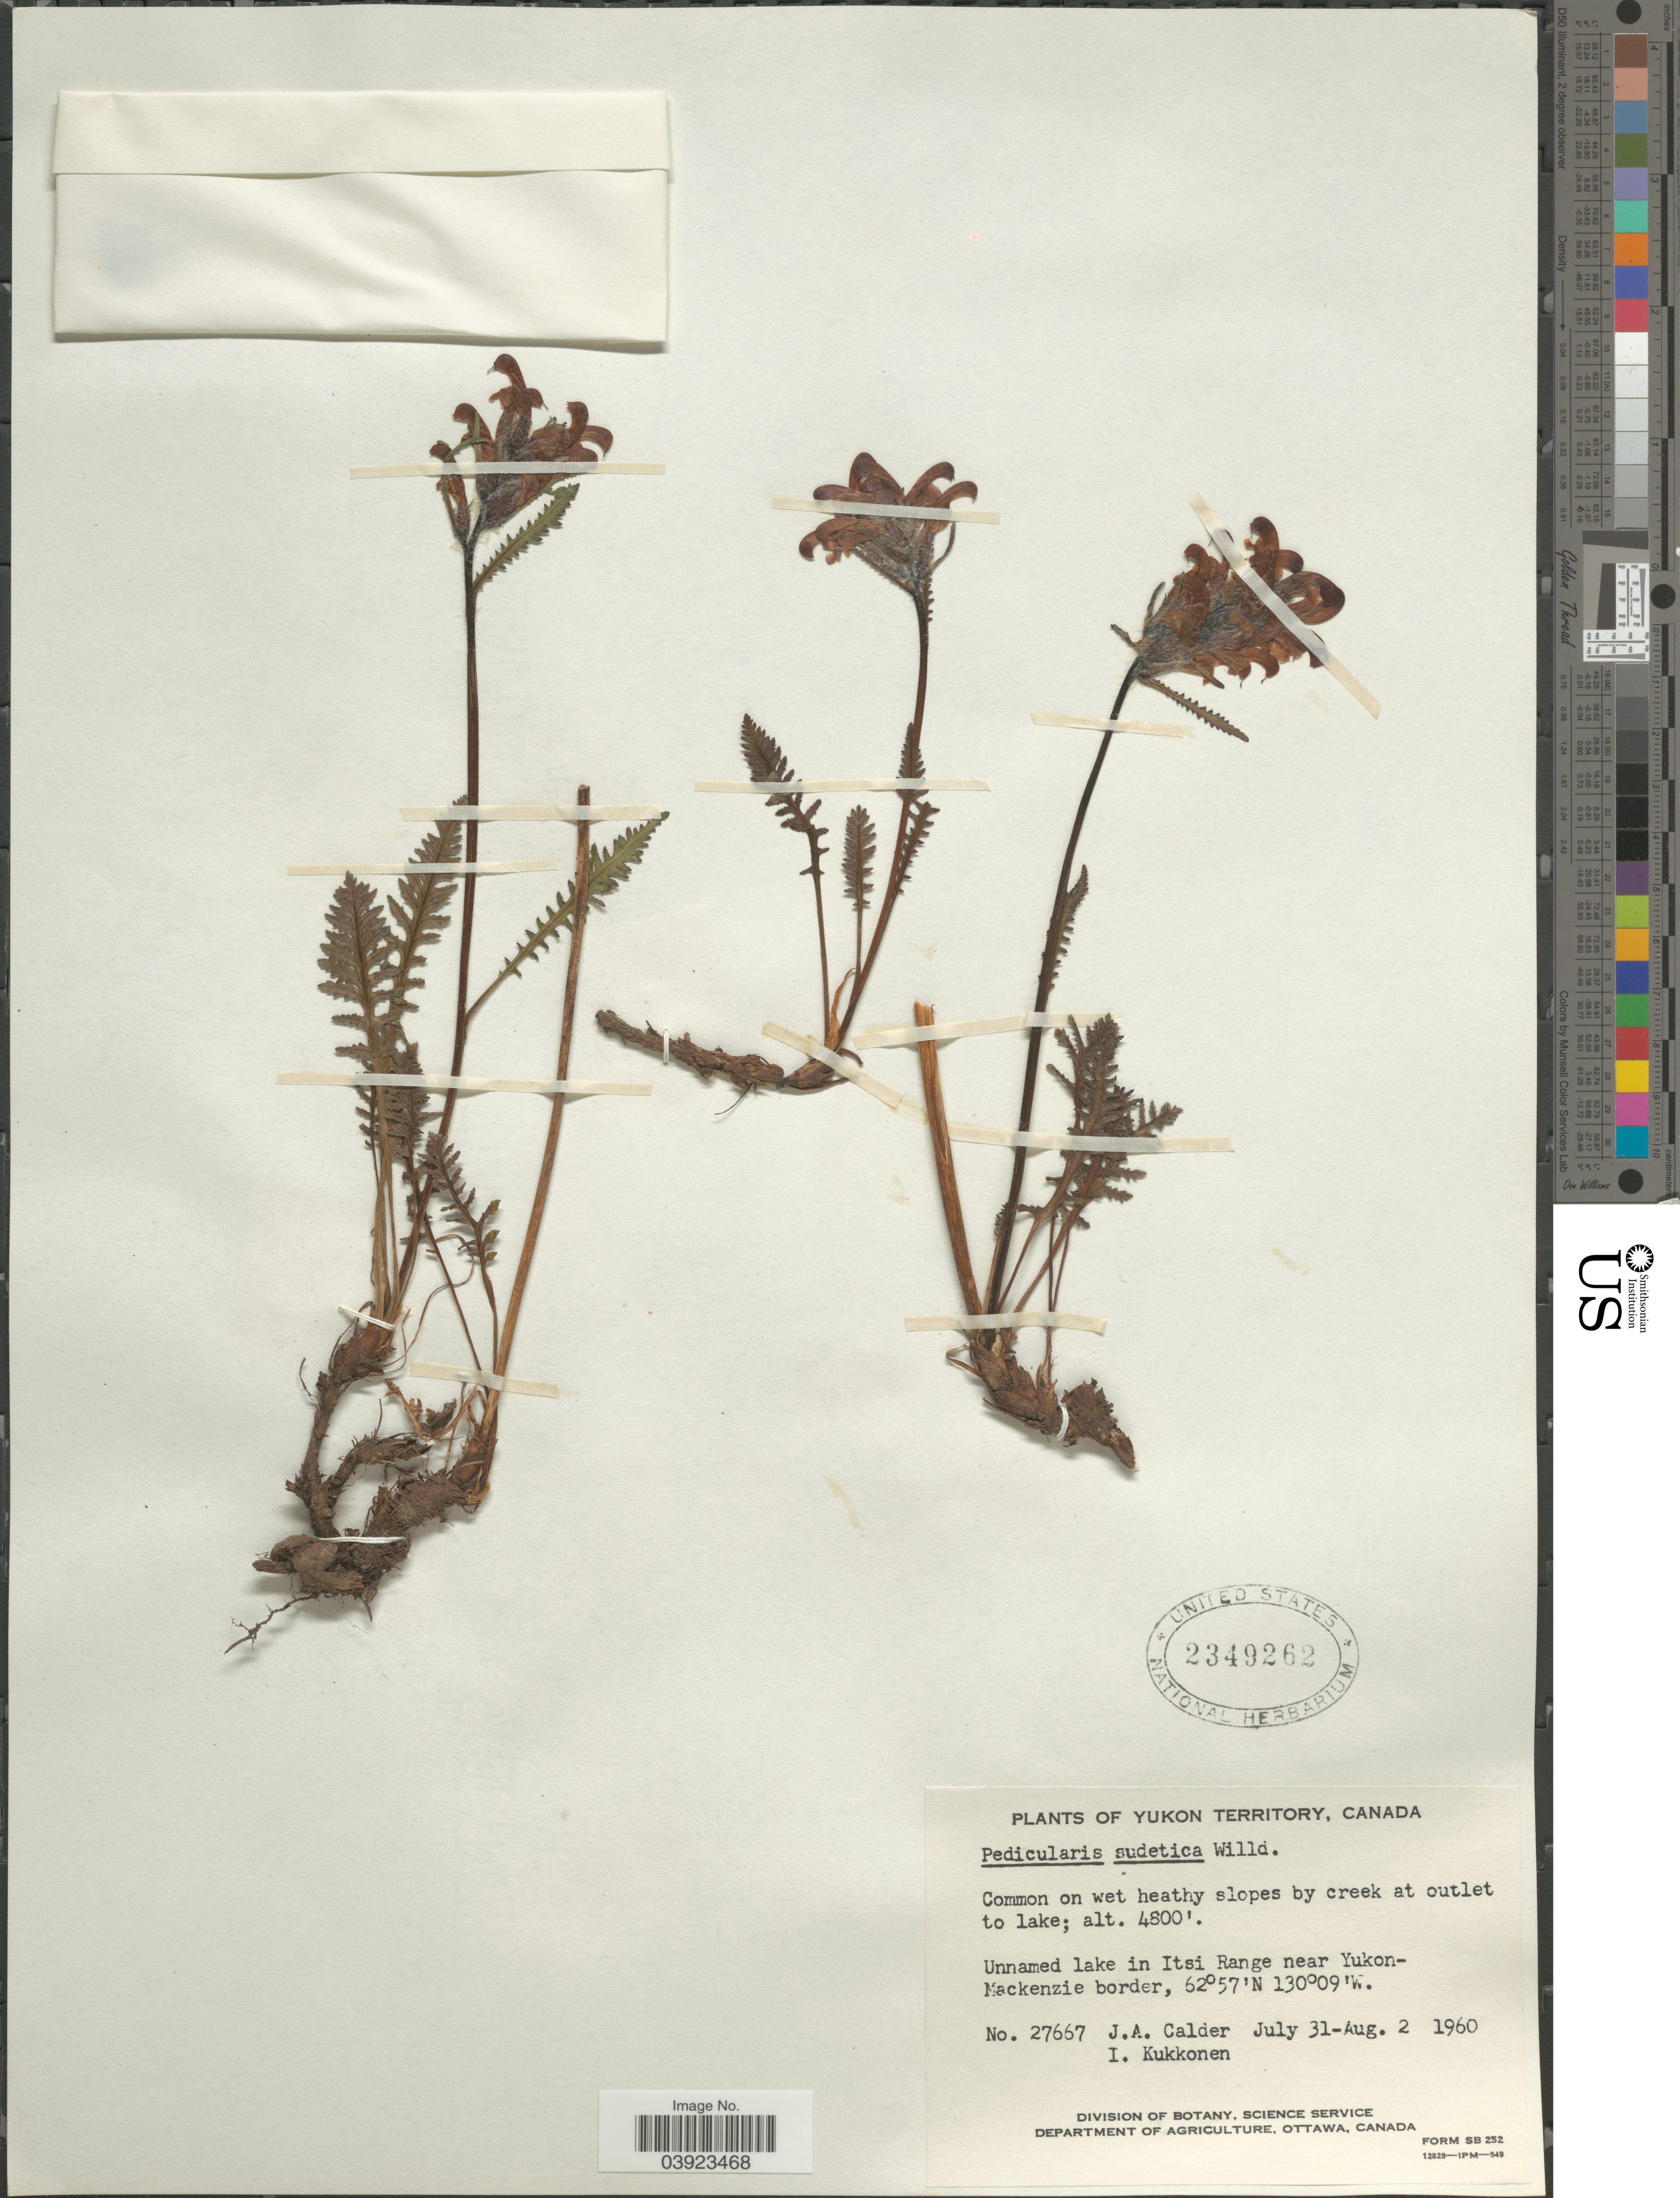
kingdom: Plantae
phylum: Tracheophyta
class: Magnoliopsida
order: Lamiales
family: Orobanchaceae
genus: Pedicularis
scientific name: Pedicularis scopulorum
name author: A. Gray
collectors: J. A. Calder & I. Kukkonen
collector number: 27667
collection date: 1960-07-31/1960-08-02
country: Canada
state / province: Yukon Territory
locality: On wet heathy slopes by creek at outlet to lake. Unnamed lake in Itsi Range near Yukon-Mackenzie border.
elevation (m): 1463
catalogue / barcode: US 2349262